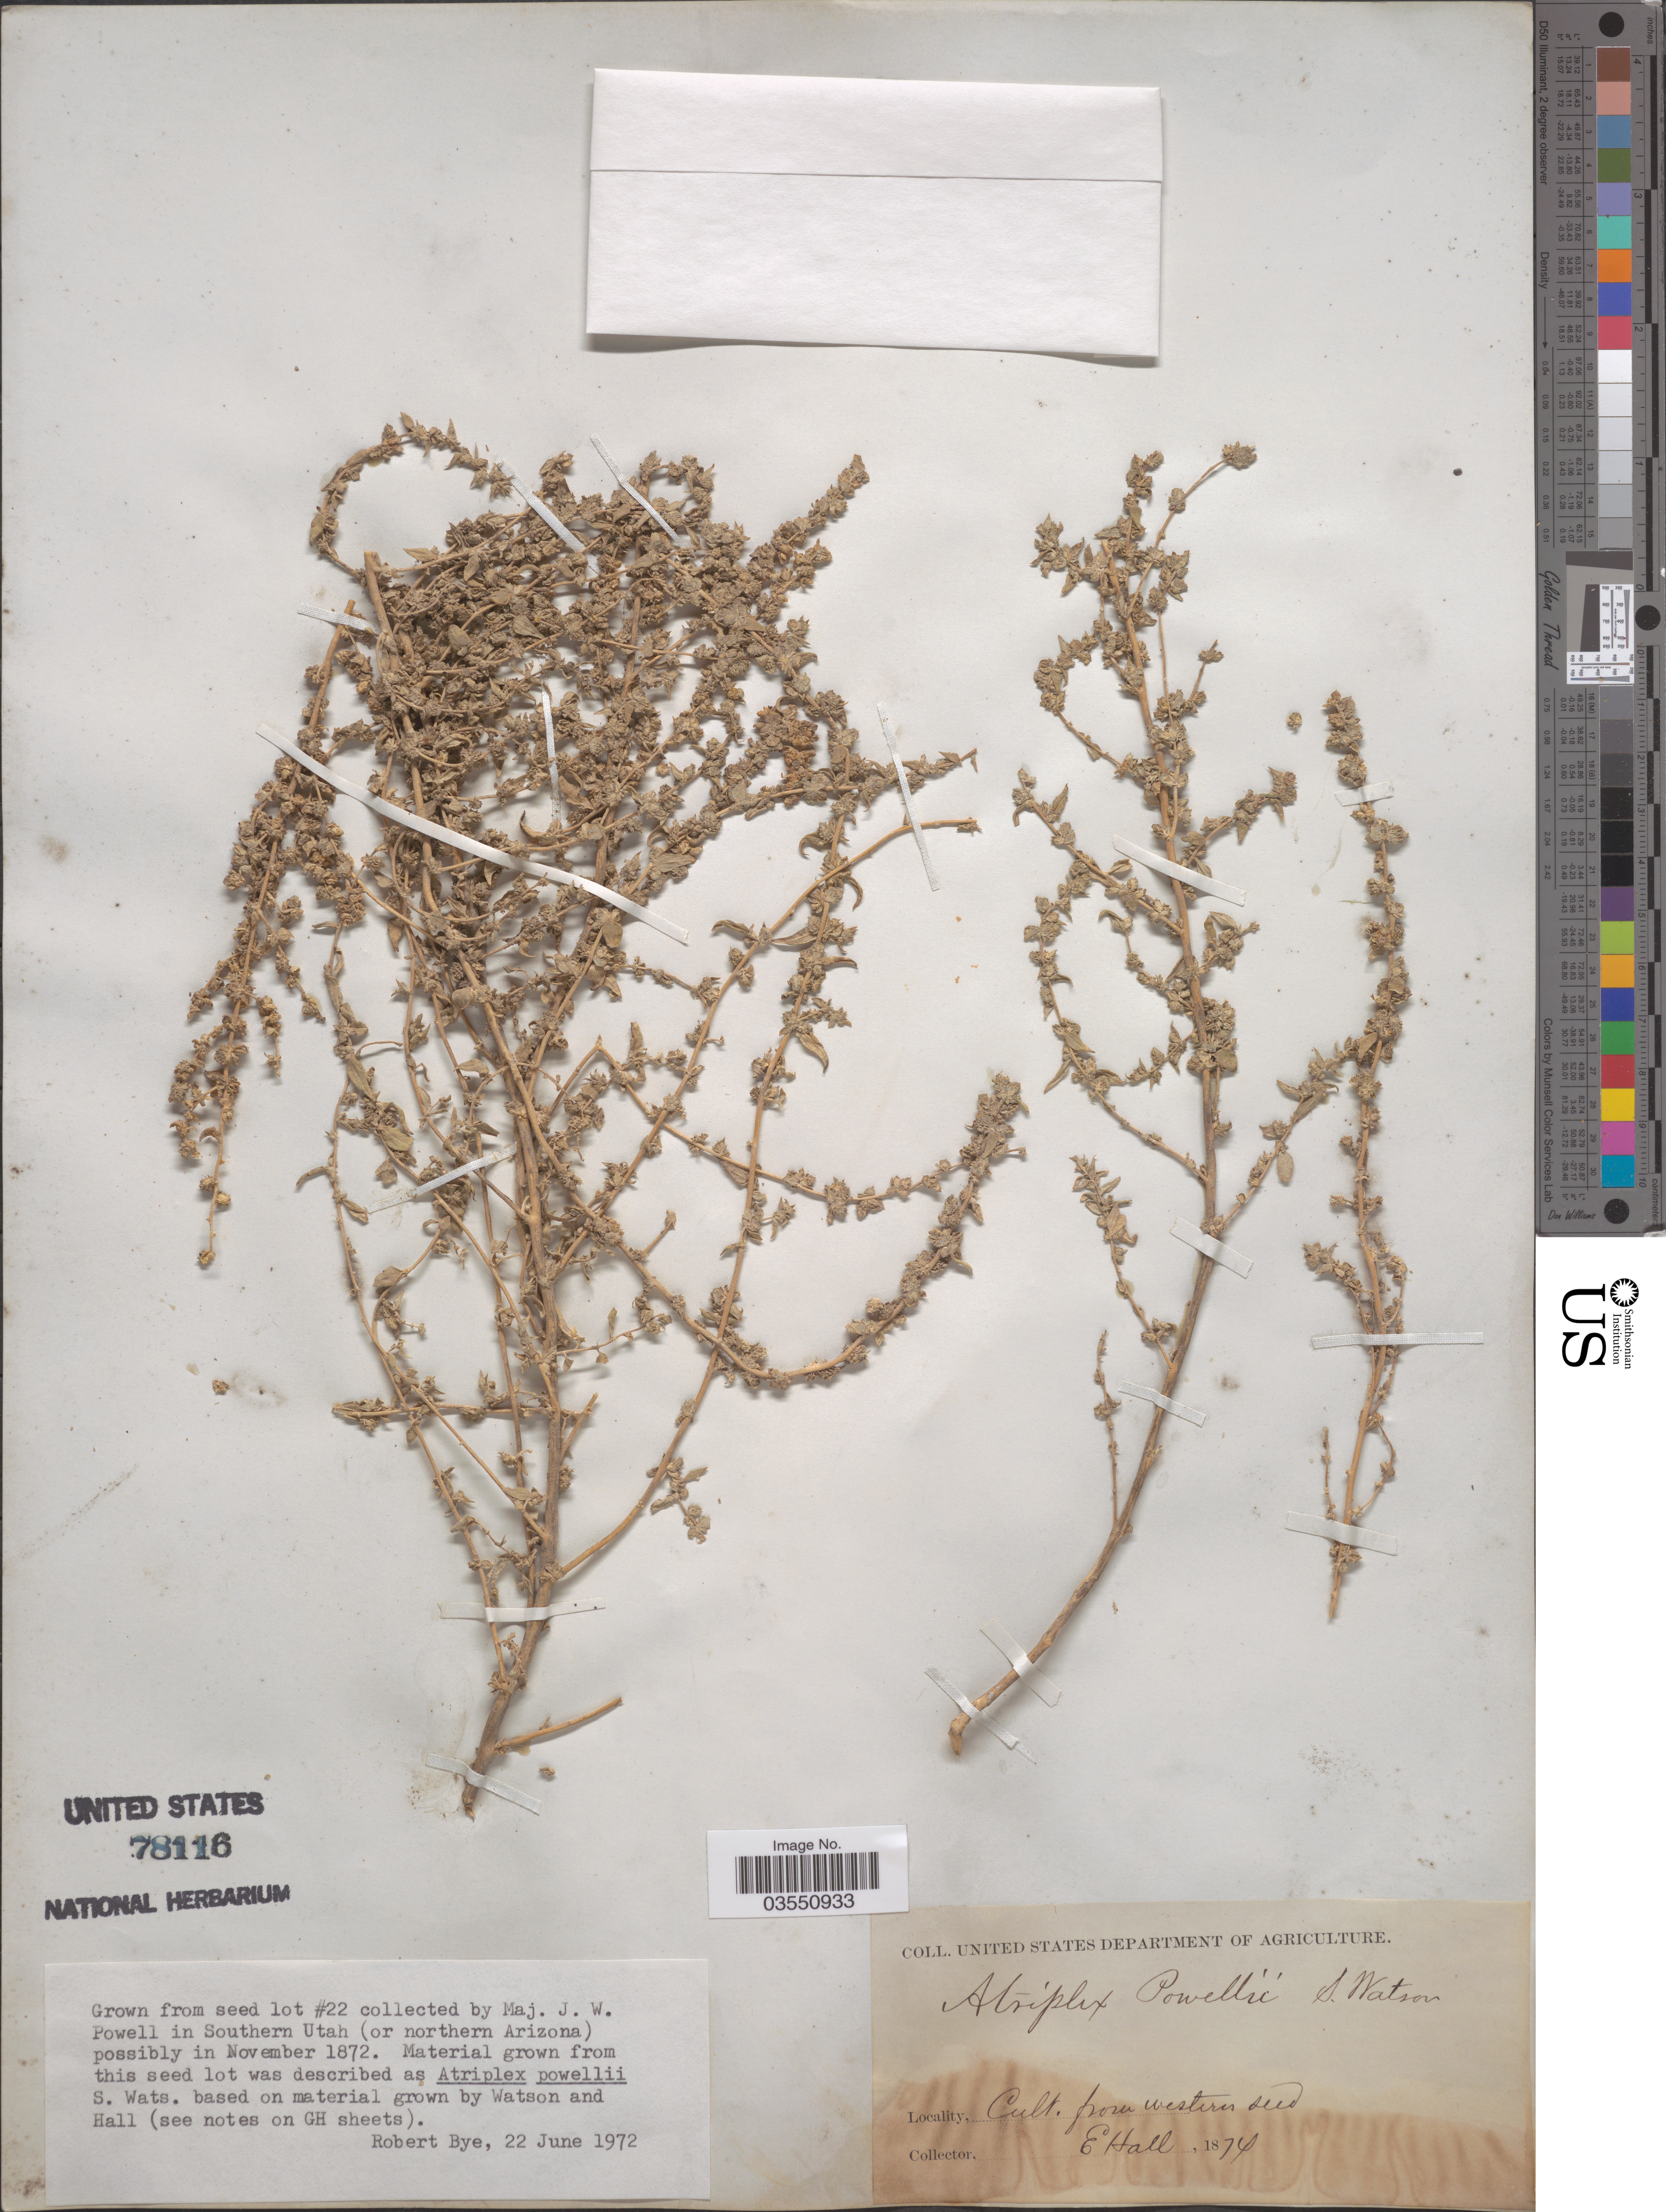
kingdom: Plantae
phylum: Tracheophyta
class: Magnoliopsida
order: Caryophyllales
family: Amaranthaceae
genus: Atriplex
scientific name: Atriplex powellii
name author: S. Watson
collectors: E. Hall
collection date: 1874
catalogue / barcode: US 78116